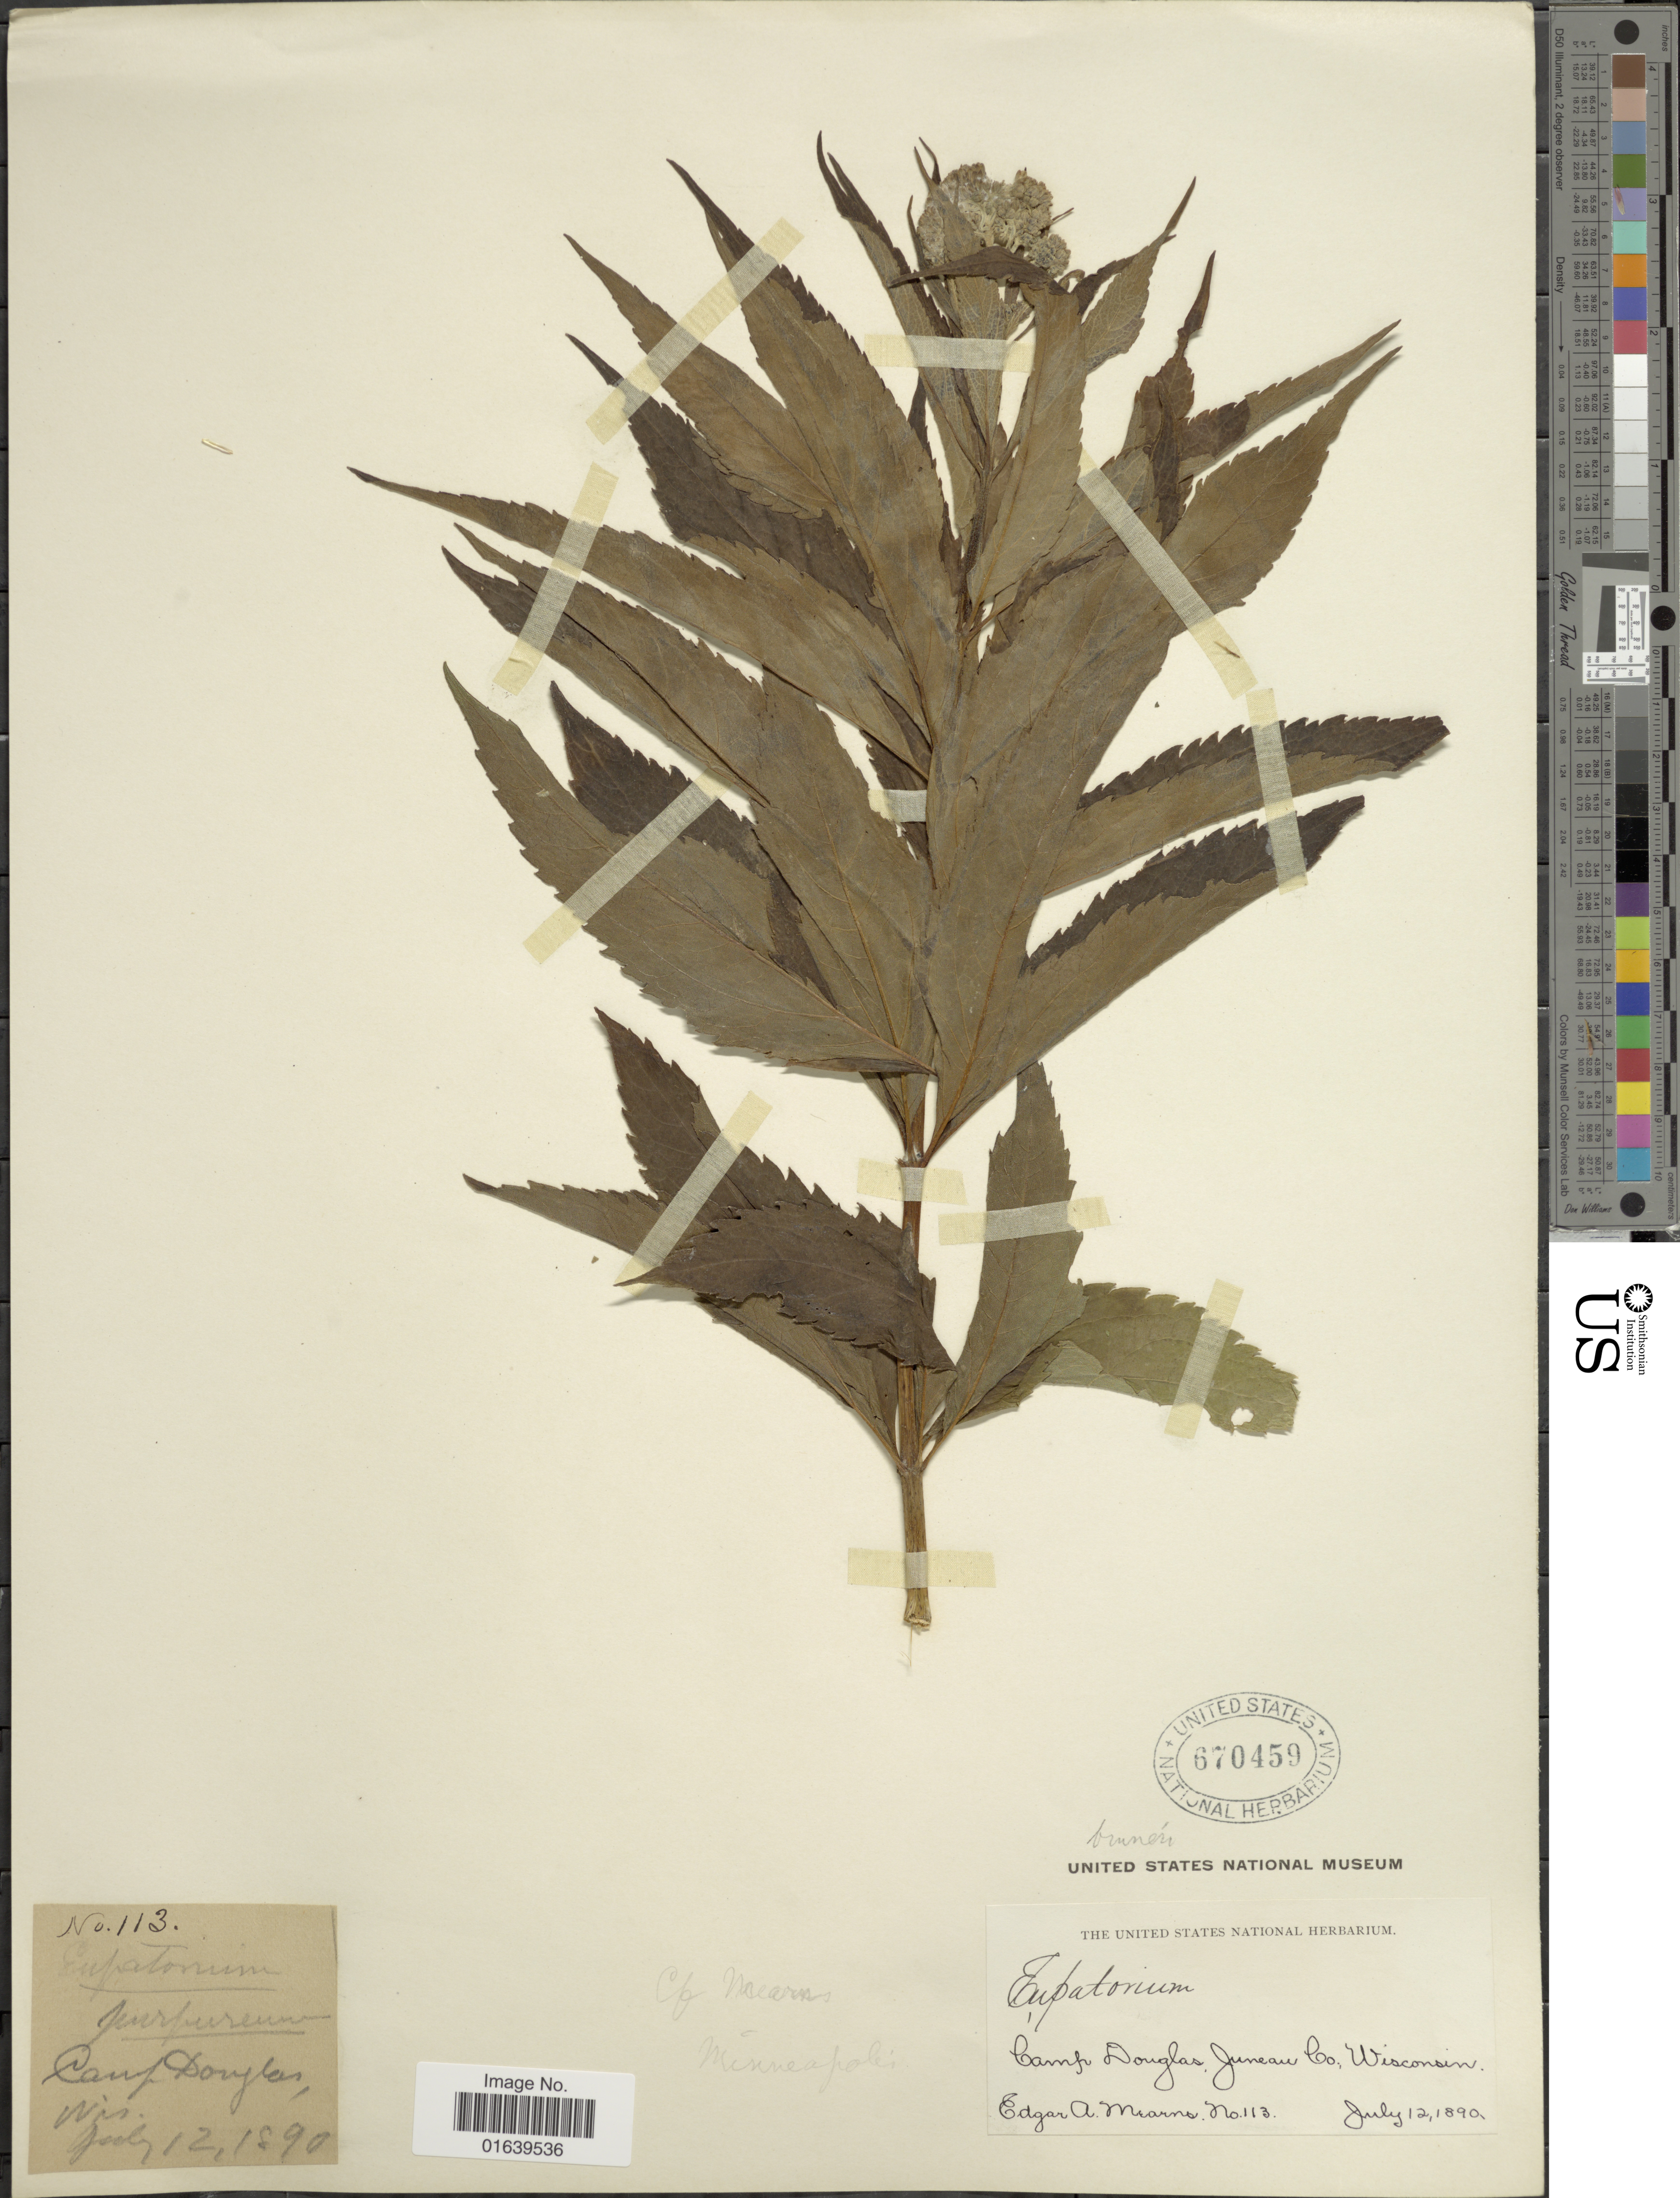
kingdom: Plantae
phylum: Tracheophyta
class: Magnoliopsida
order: Asterales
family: Asteraceae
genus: Eupatorium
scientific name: Eupatorium maculatum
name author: L.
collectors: E. A. Mearns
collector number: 113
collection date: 1890-07-12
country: United States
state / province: Wisconsin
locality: Camp Douglas Juneau Co.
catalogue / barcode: US 670459